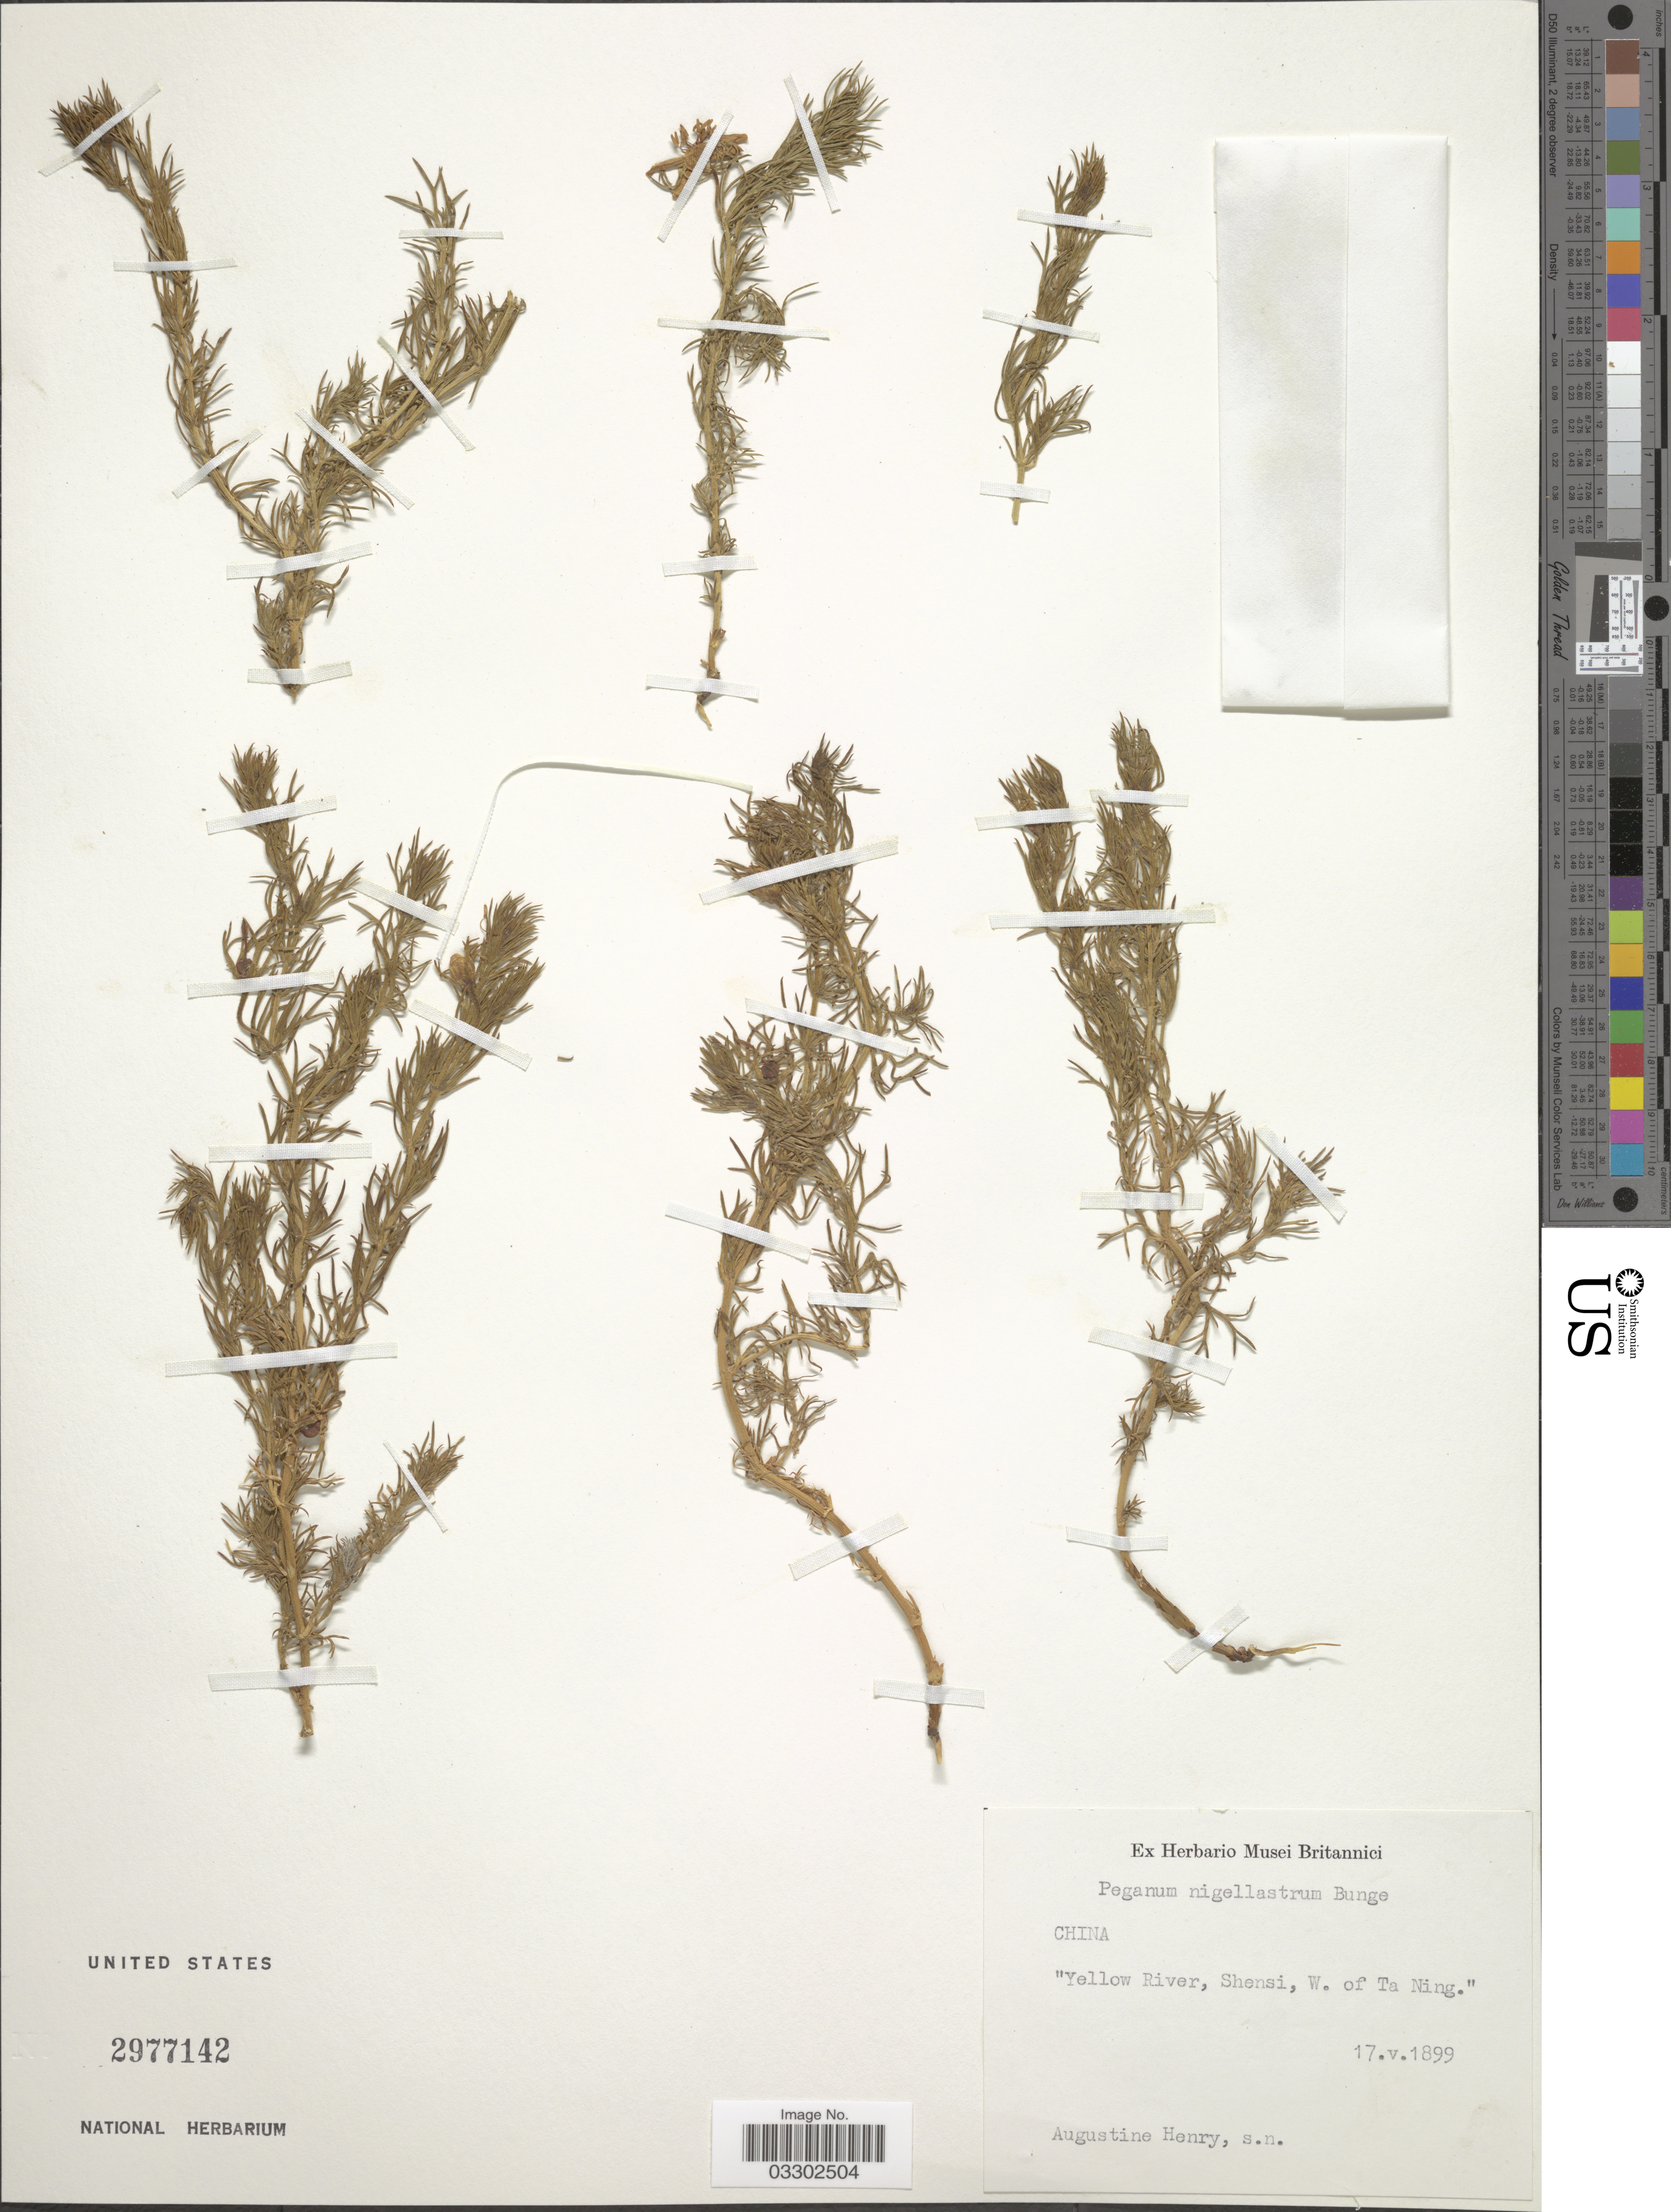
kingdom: Plantae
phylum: Tracheophyta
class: Magnoliopsida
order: Sapindales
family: Tetradiclidaceae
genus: Peganum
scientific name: Peganum nigellastrum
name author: Bunge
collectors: A. Henry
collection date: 1899-05-17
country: China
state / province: Shaanxi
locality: Yellow River, Shensi, W. of Ta Ning.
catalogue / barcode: US 2977142